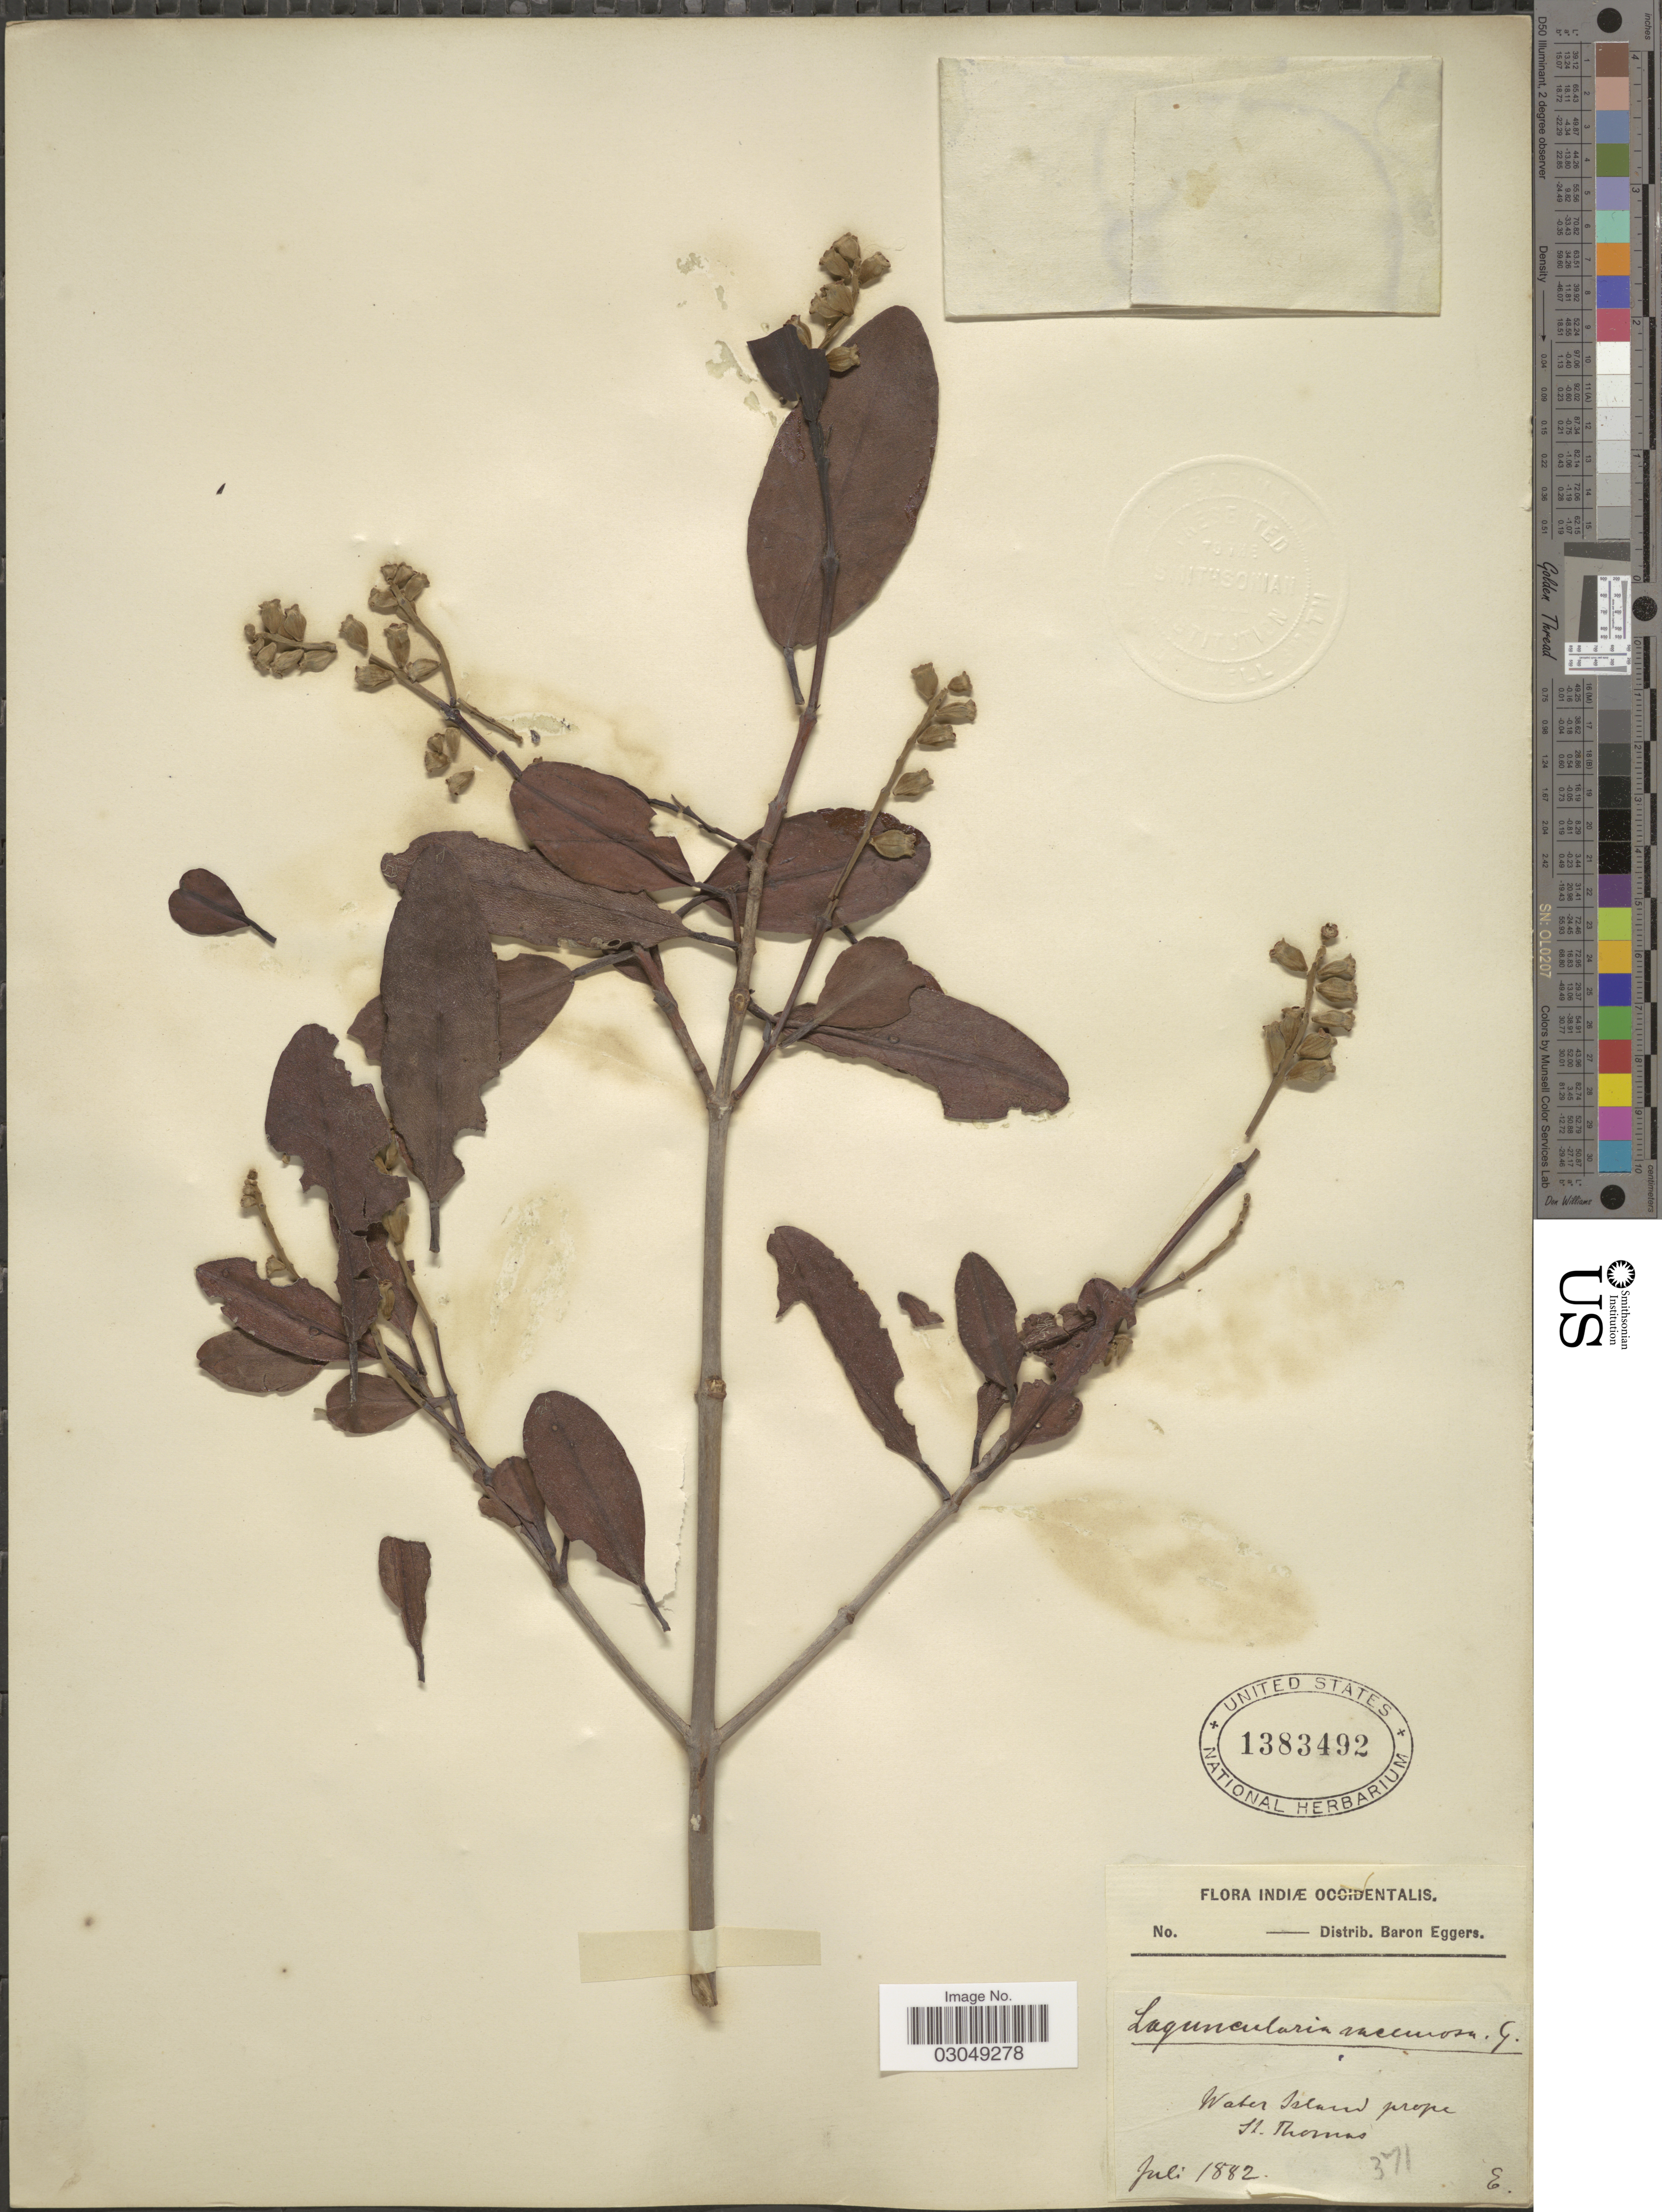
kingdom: Plantae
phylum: Tracheophyta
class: Magnoliopsida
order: Myrtales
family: Combretaceae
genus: Laguncularia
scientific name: Laguncularia racemosa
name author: (L.) C.F. Gaertn.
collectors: H. F. A. von Eggers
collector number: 371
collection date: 1882-07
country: U.S. Virgin Islands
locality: Indiæ Occidentalis. Water Island prope St. Thomas.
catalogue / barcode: US 1383492